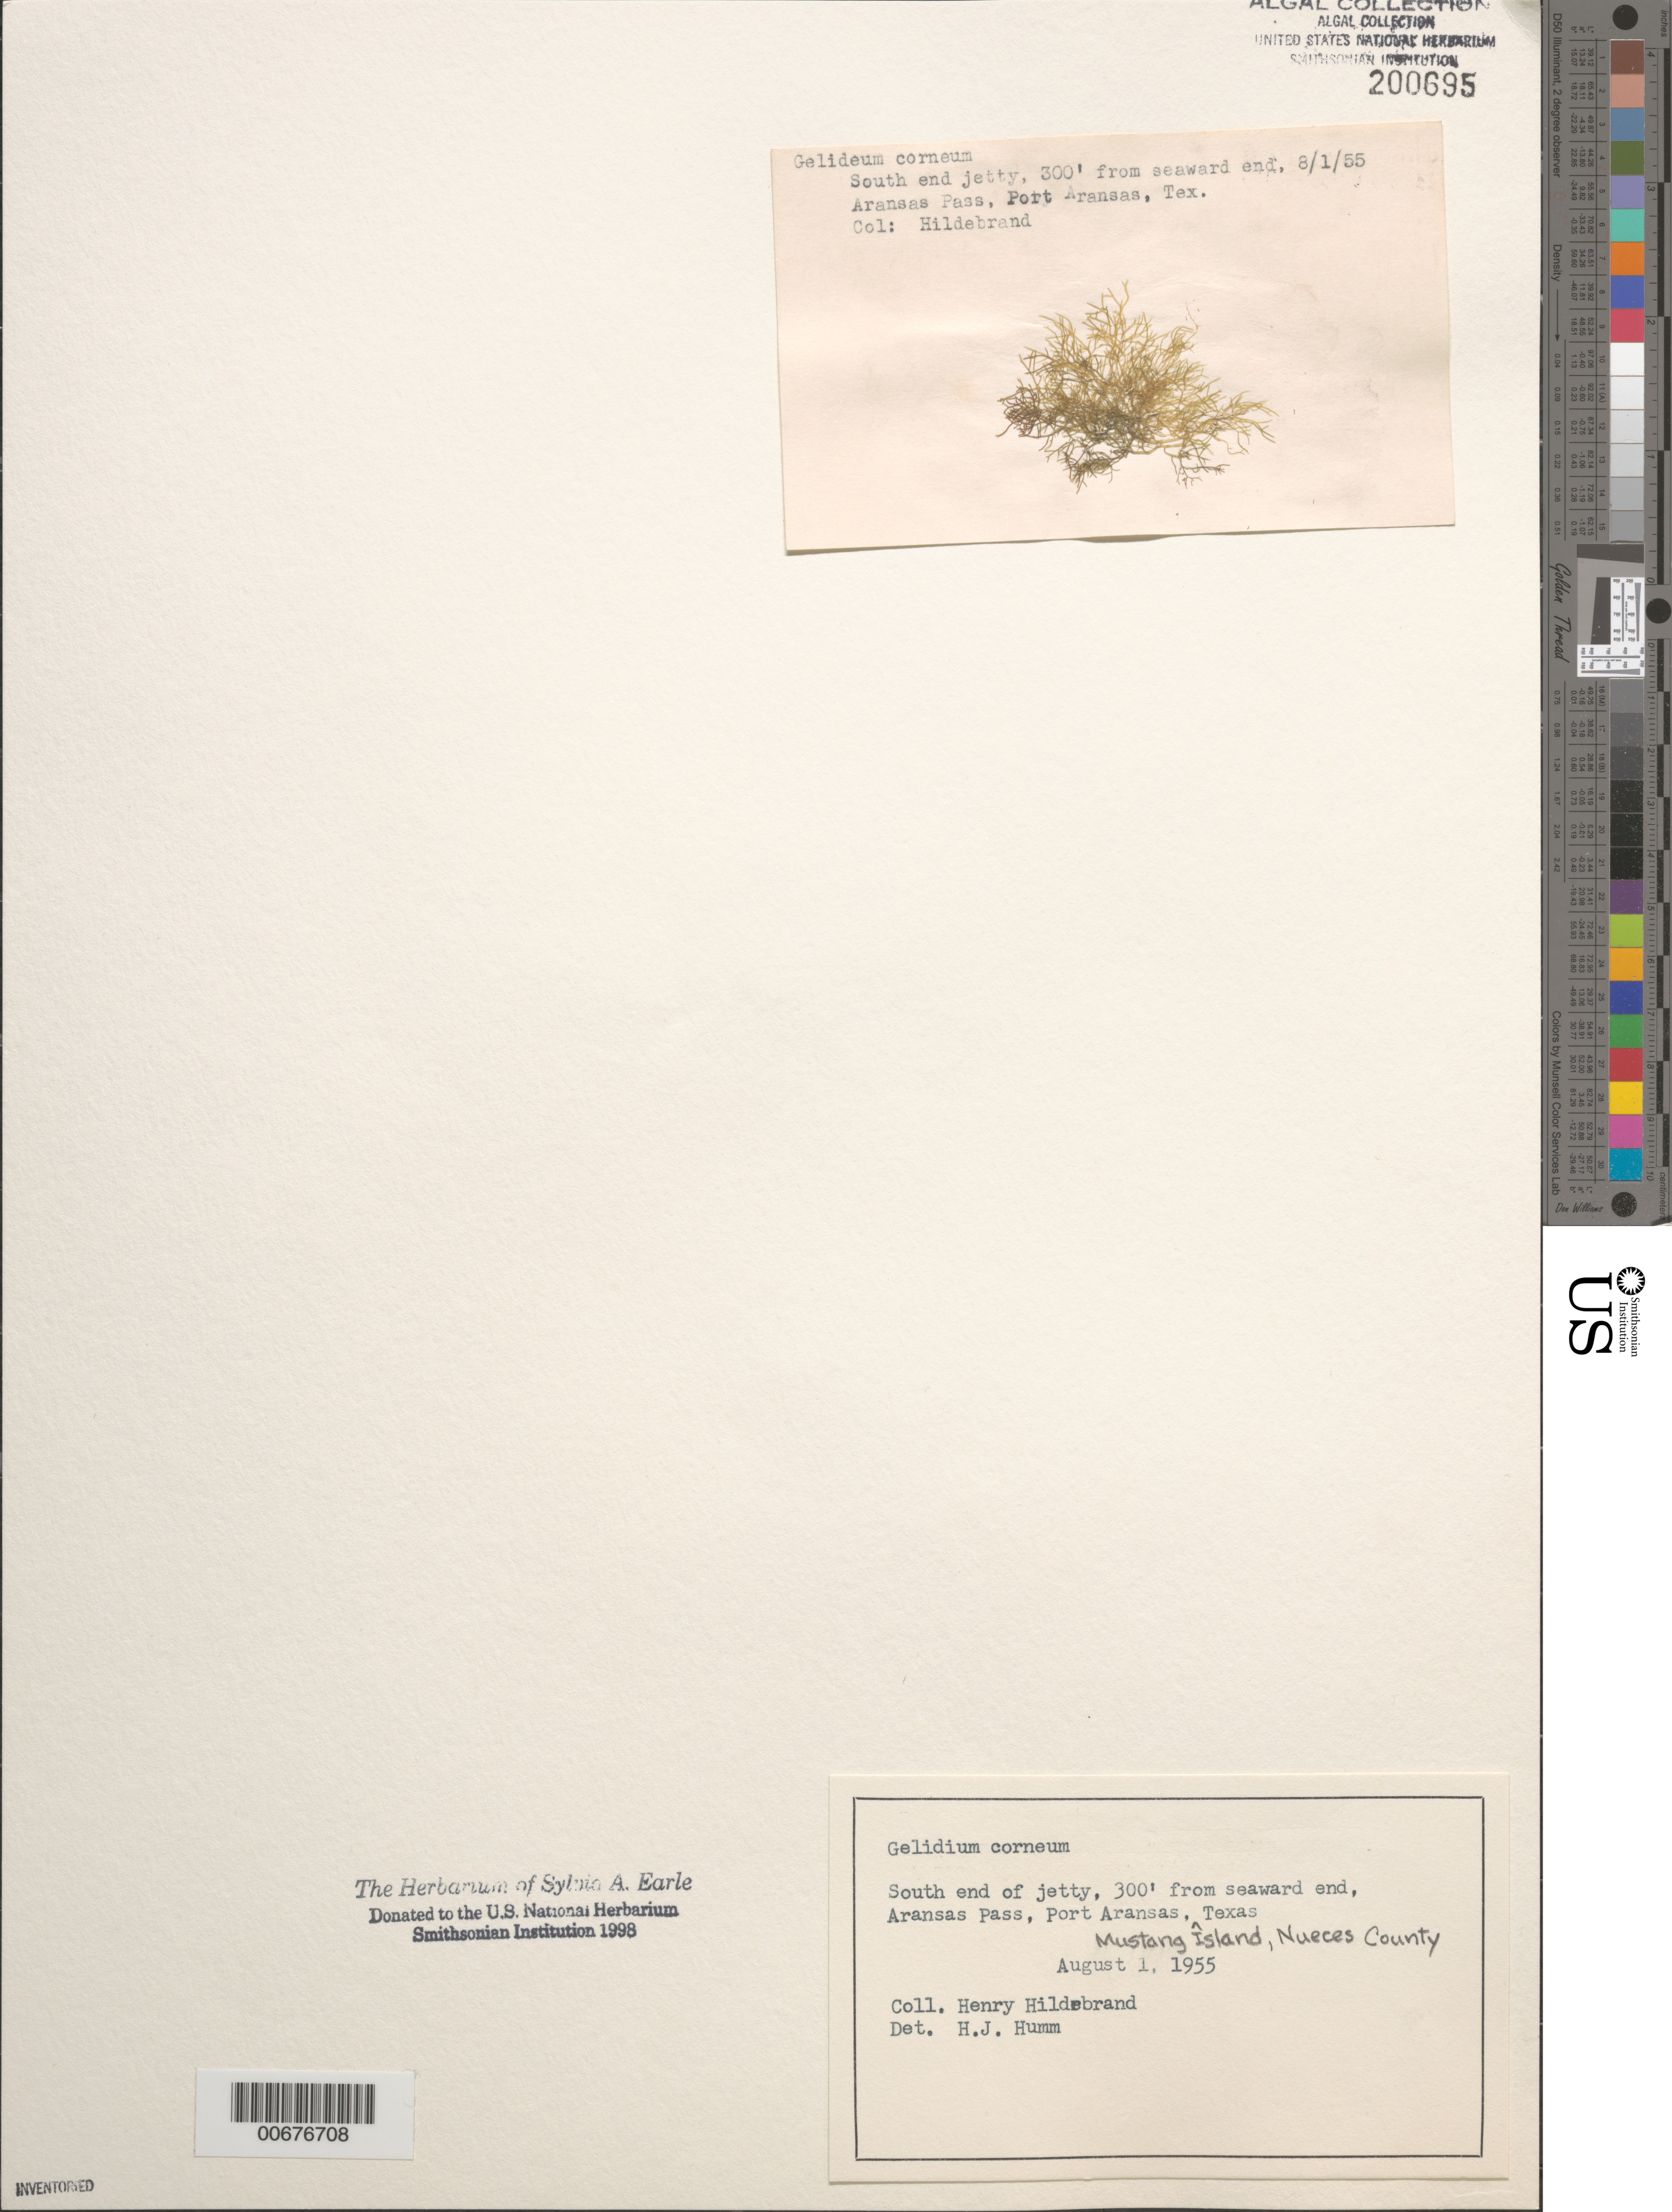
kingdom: Plantae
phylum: Rhodophyta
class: Florideophyceae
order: Gelidiales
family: Gelidiaceae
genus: Gelidium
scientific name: Gelidium corneum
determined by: Humm, Harold J.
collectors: H. Hildebrand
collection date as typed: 01 Aug 1955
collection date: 1955-08-01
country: United States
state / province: Texas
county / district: Nueces County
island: Mustang Island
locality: Aransas Pass, Port Aransas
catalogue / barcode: US 200695